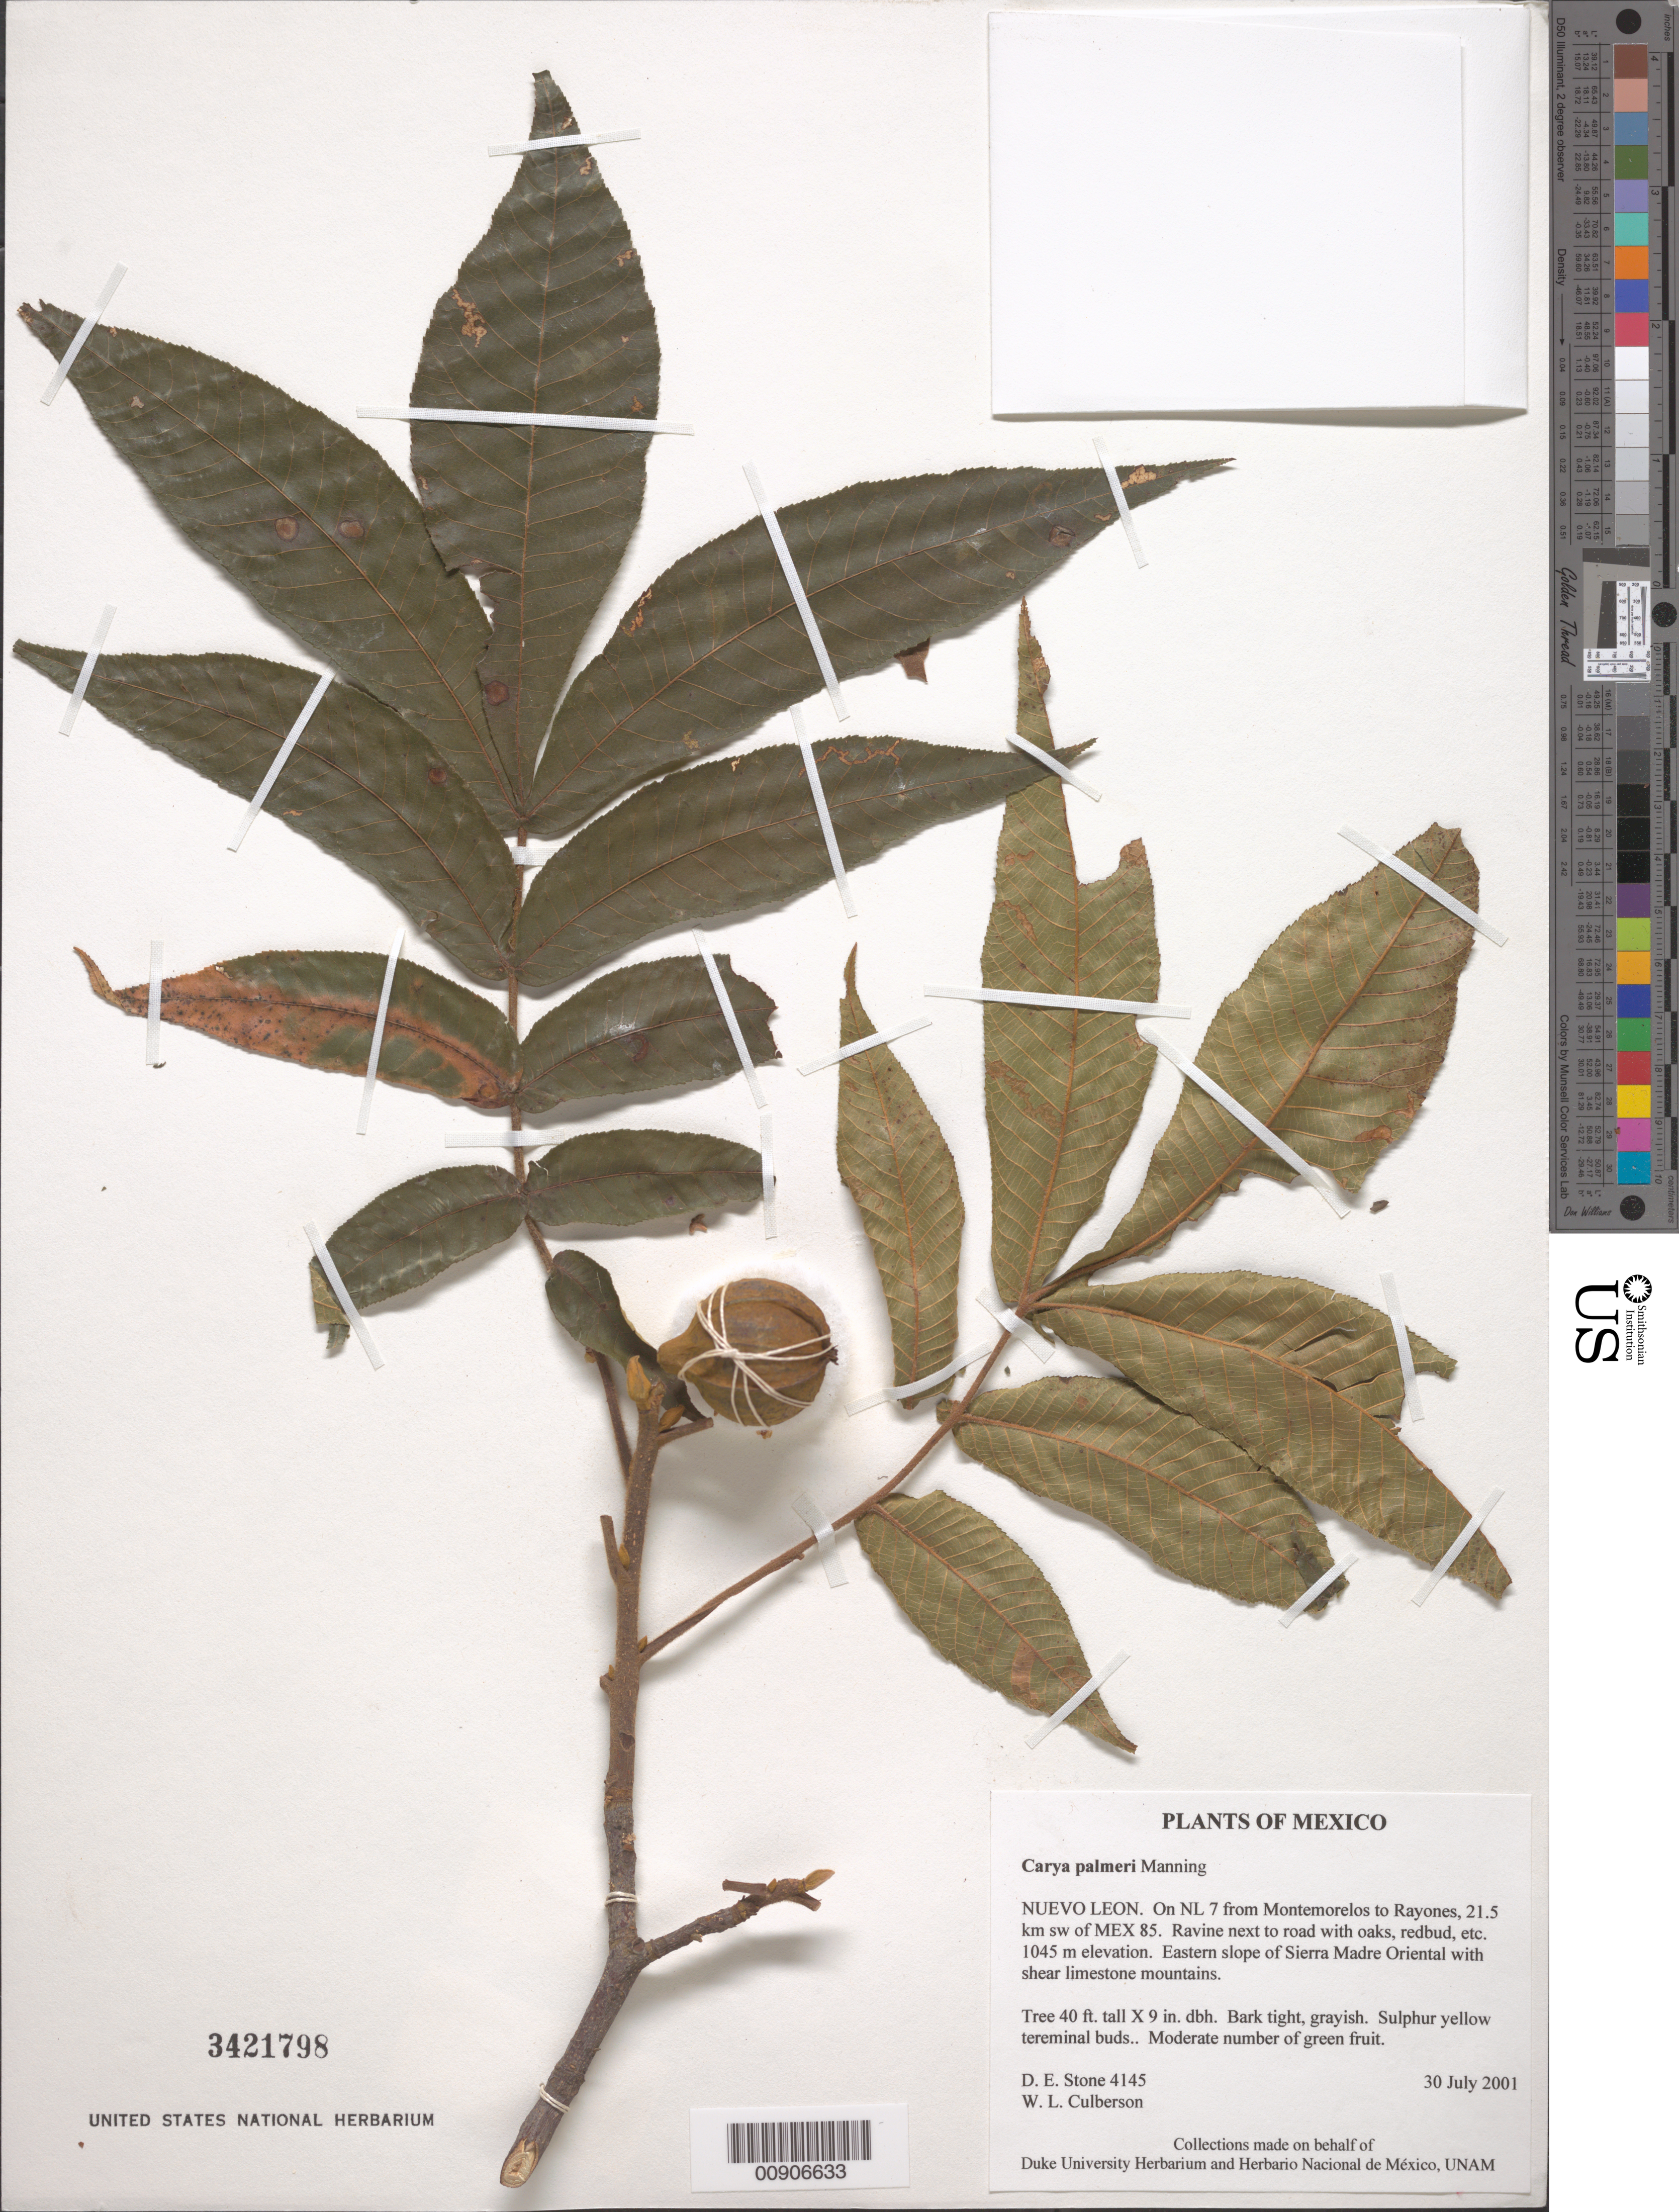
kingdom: Plantae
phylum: Tracheophyta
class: Magnoliopsida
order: Fagales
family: Juglandaceae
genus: Carya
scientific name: Carya palmeri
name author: Manning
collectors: D. E. Stone & W. Culberson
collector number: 4145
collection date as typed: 30 Jul 2001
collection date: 2001-07-30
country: Mexico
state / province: Nuevo León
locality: Nuevo León. On NL 7 from Montemorelos to Rayones, 21.5 km SW of MEX 85.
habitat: Ravine next to road with oaks, redbud, etc. Eastern slope of Sierra Madre Oriental with shear limestone mountains.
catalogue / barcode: US 3421798